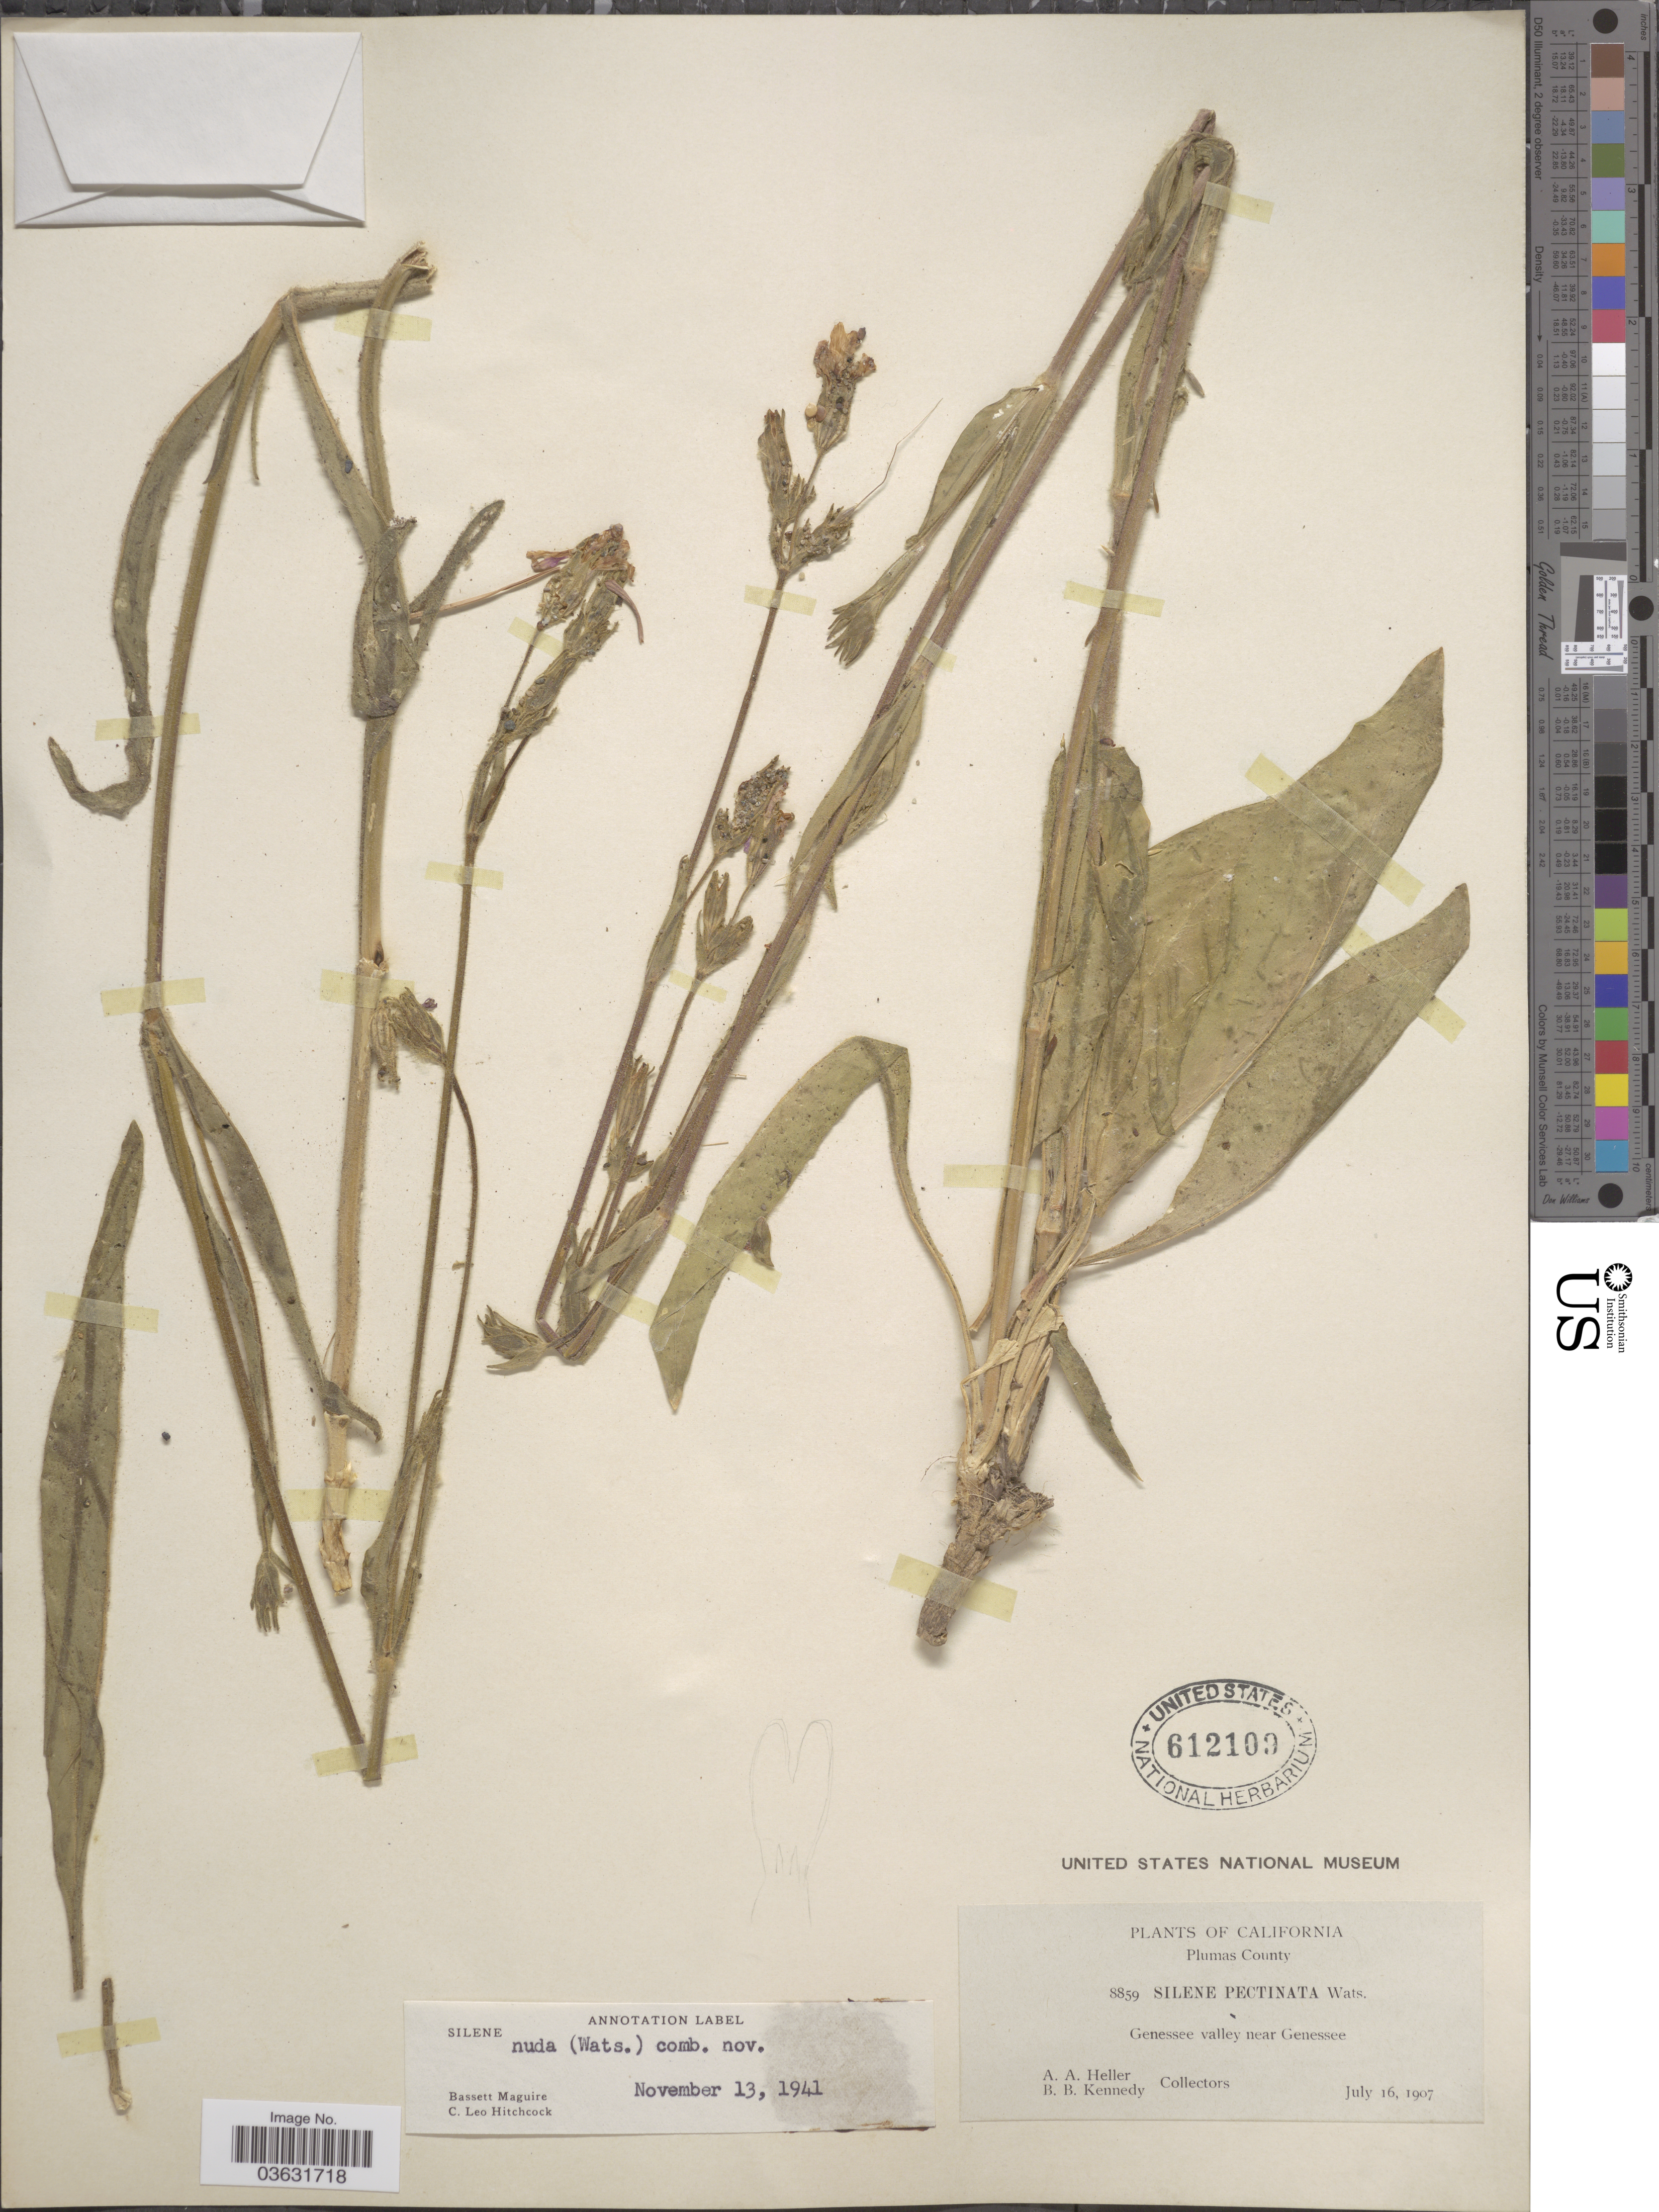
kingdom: Plantae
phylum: Tracheophyta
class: Magnoliopsida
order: Caryophyllales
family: Caryophyllaceae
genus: Silene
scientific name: Silene nuda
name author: (S. Watson) C.L. Hitchc. & Maguire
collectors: A. A. Heller & B. Kennedy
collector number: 8859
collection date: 1907-07-16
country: United States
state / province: California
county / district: Plumas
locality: Plumas County. Genesse valley near Genessee.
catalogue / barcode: US 612109